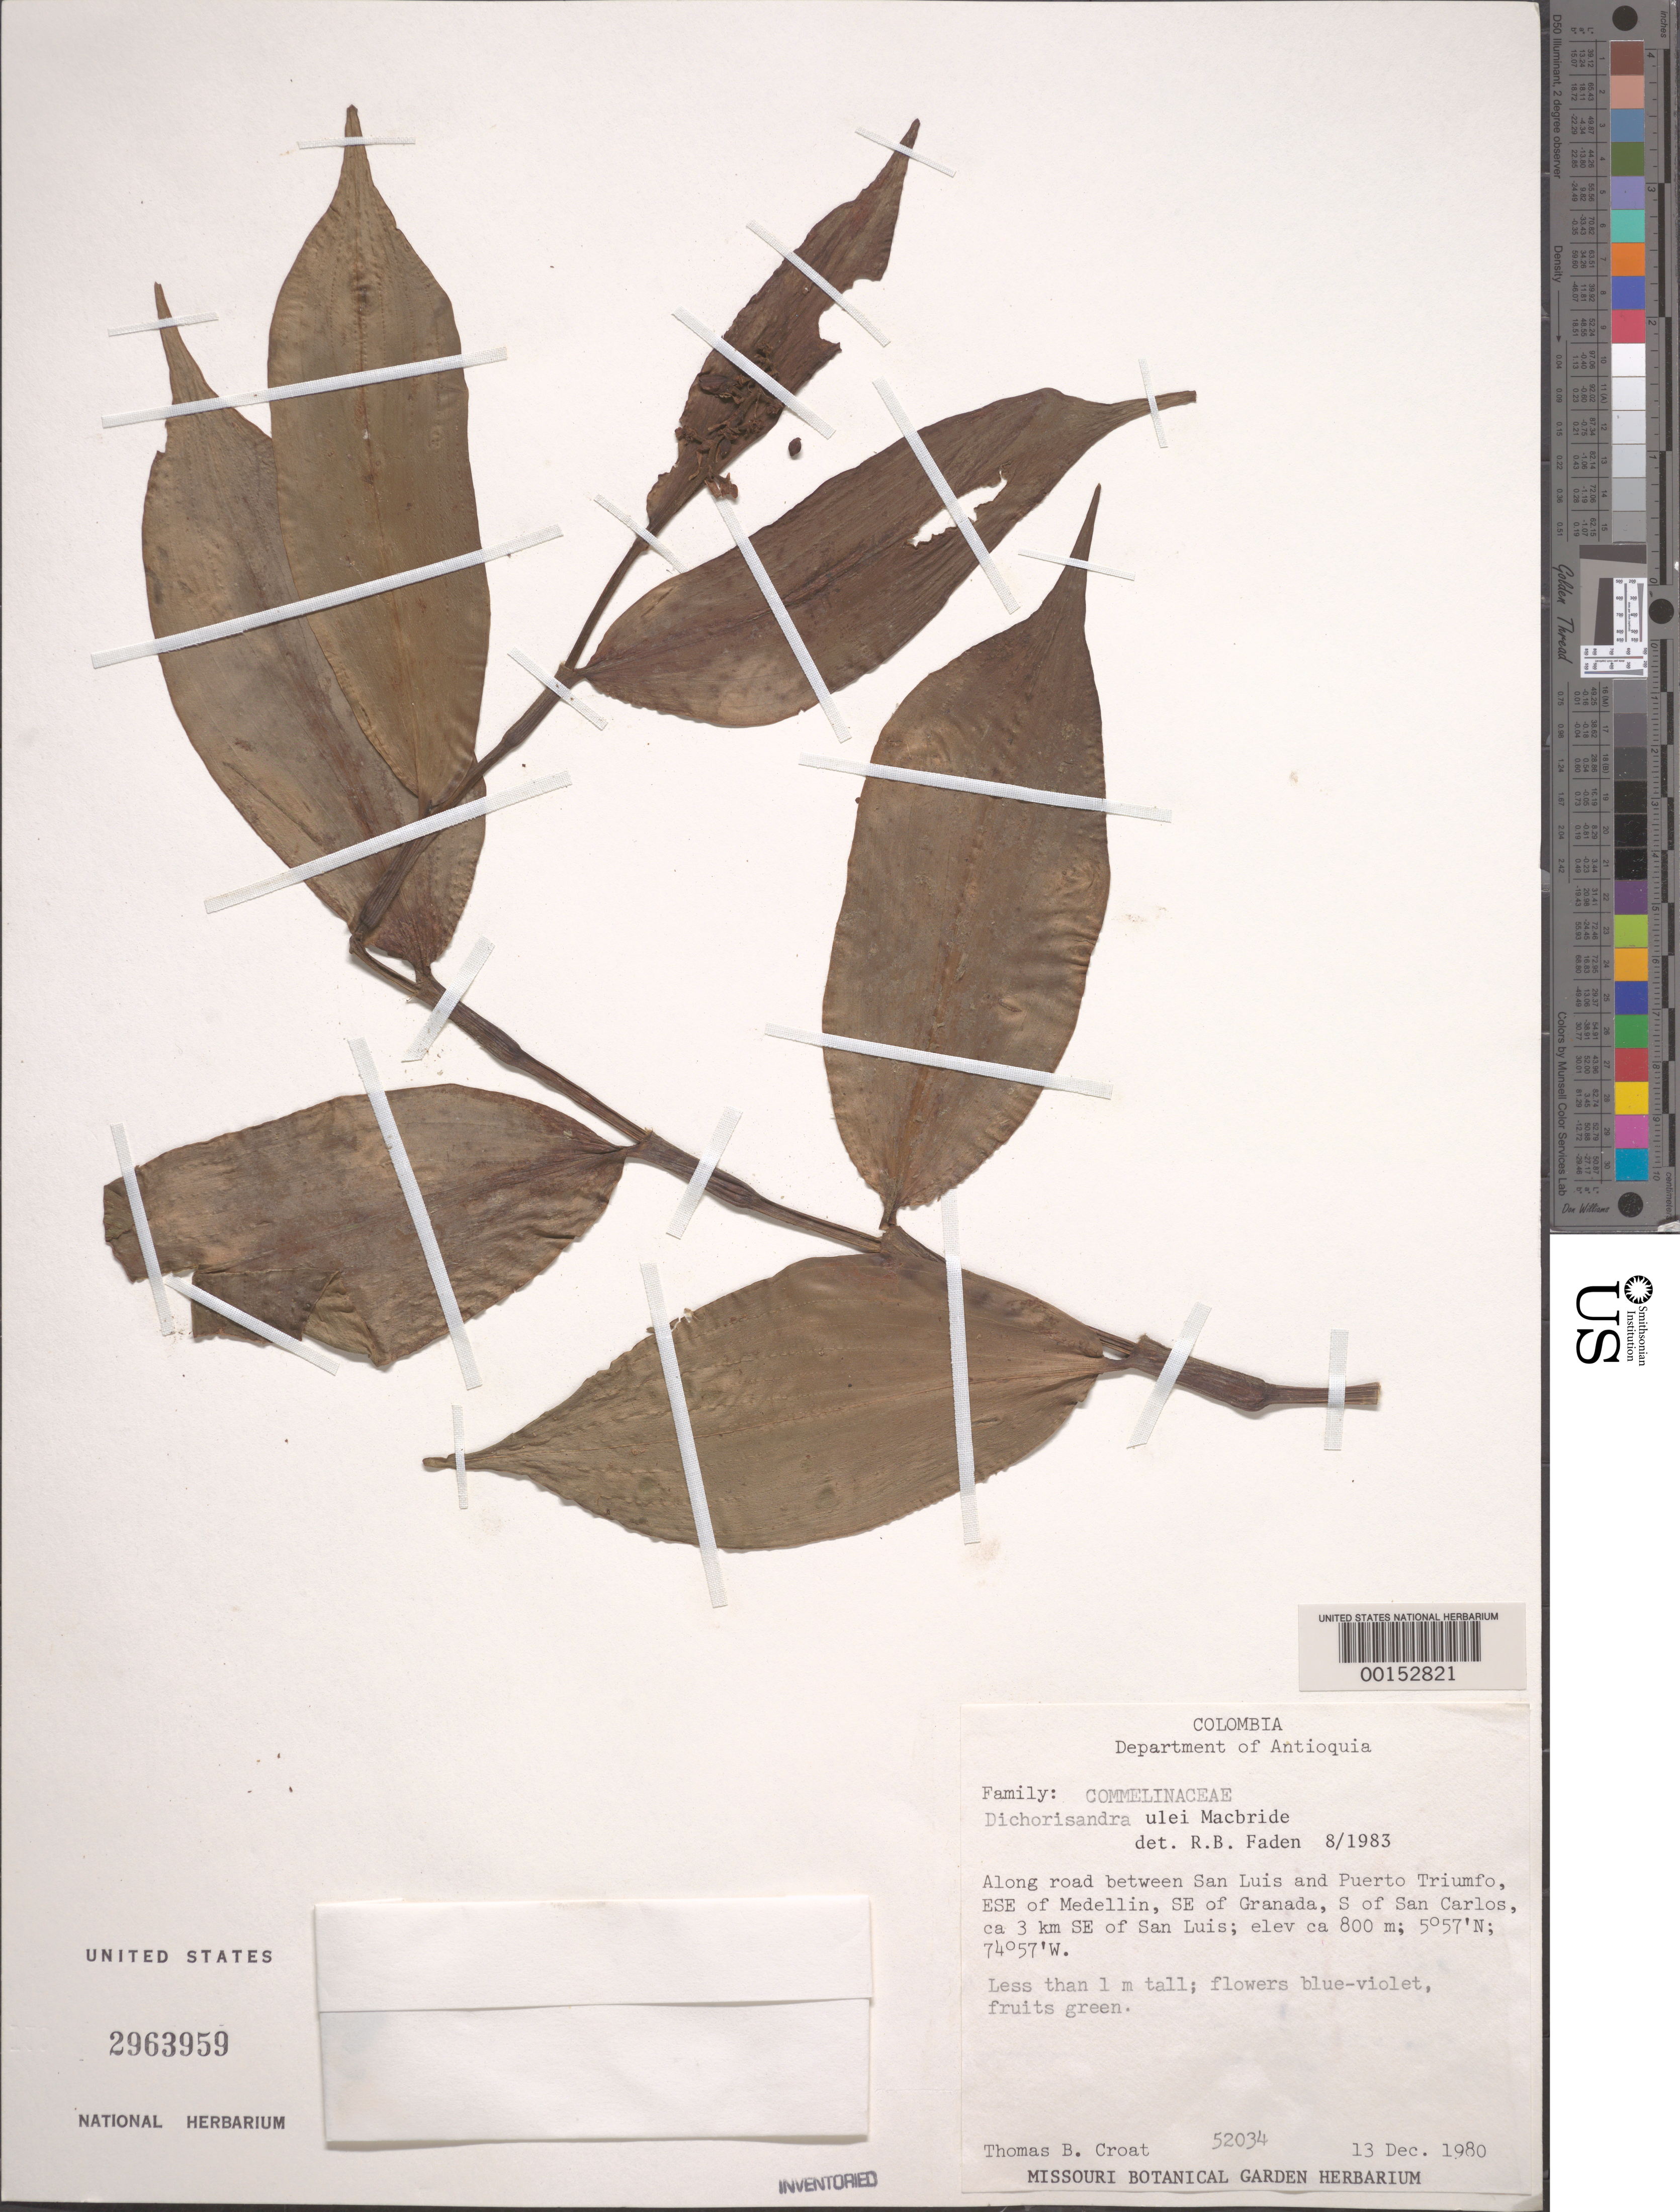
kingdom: Plantae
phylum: Tracheophyta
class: Liliopsida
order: Commelinales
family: Commelinaceae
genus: Dichorisandra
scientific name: Dichorisandra ulei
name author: J.F. Macbr.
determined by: Faden, Robert B., (US), Smithsonian Institution - National Museum of Natural History (UNITED STATES)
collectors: T. B. Croat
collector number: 52034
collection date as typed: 13 Dec 1980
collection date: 1980-12-13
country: Colombia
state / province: Antioquia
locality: ESE of Medellin, SE of Granada, S of San Carlos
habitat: Roadside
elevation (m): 800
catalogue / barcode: US 2963959